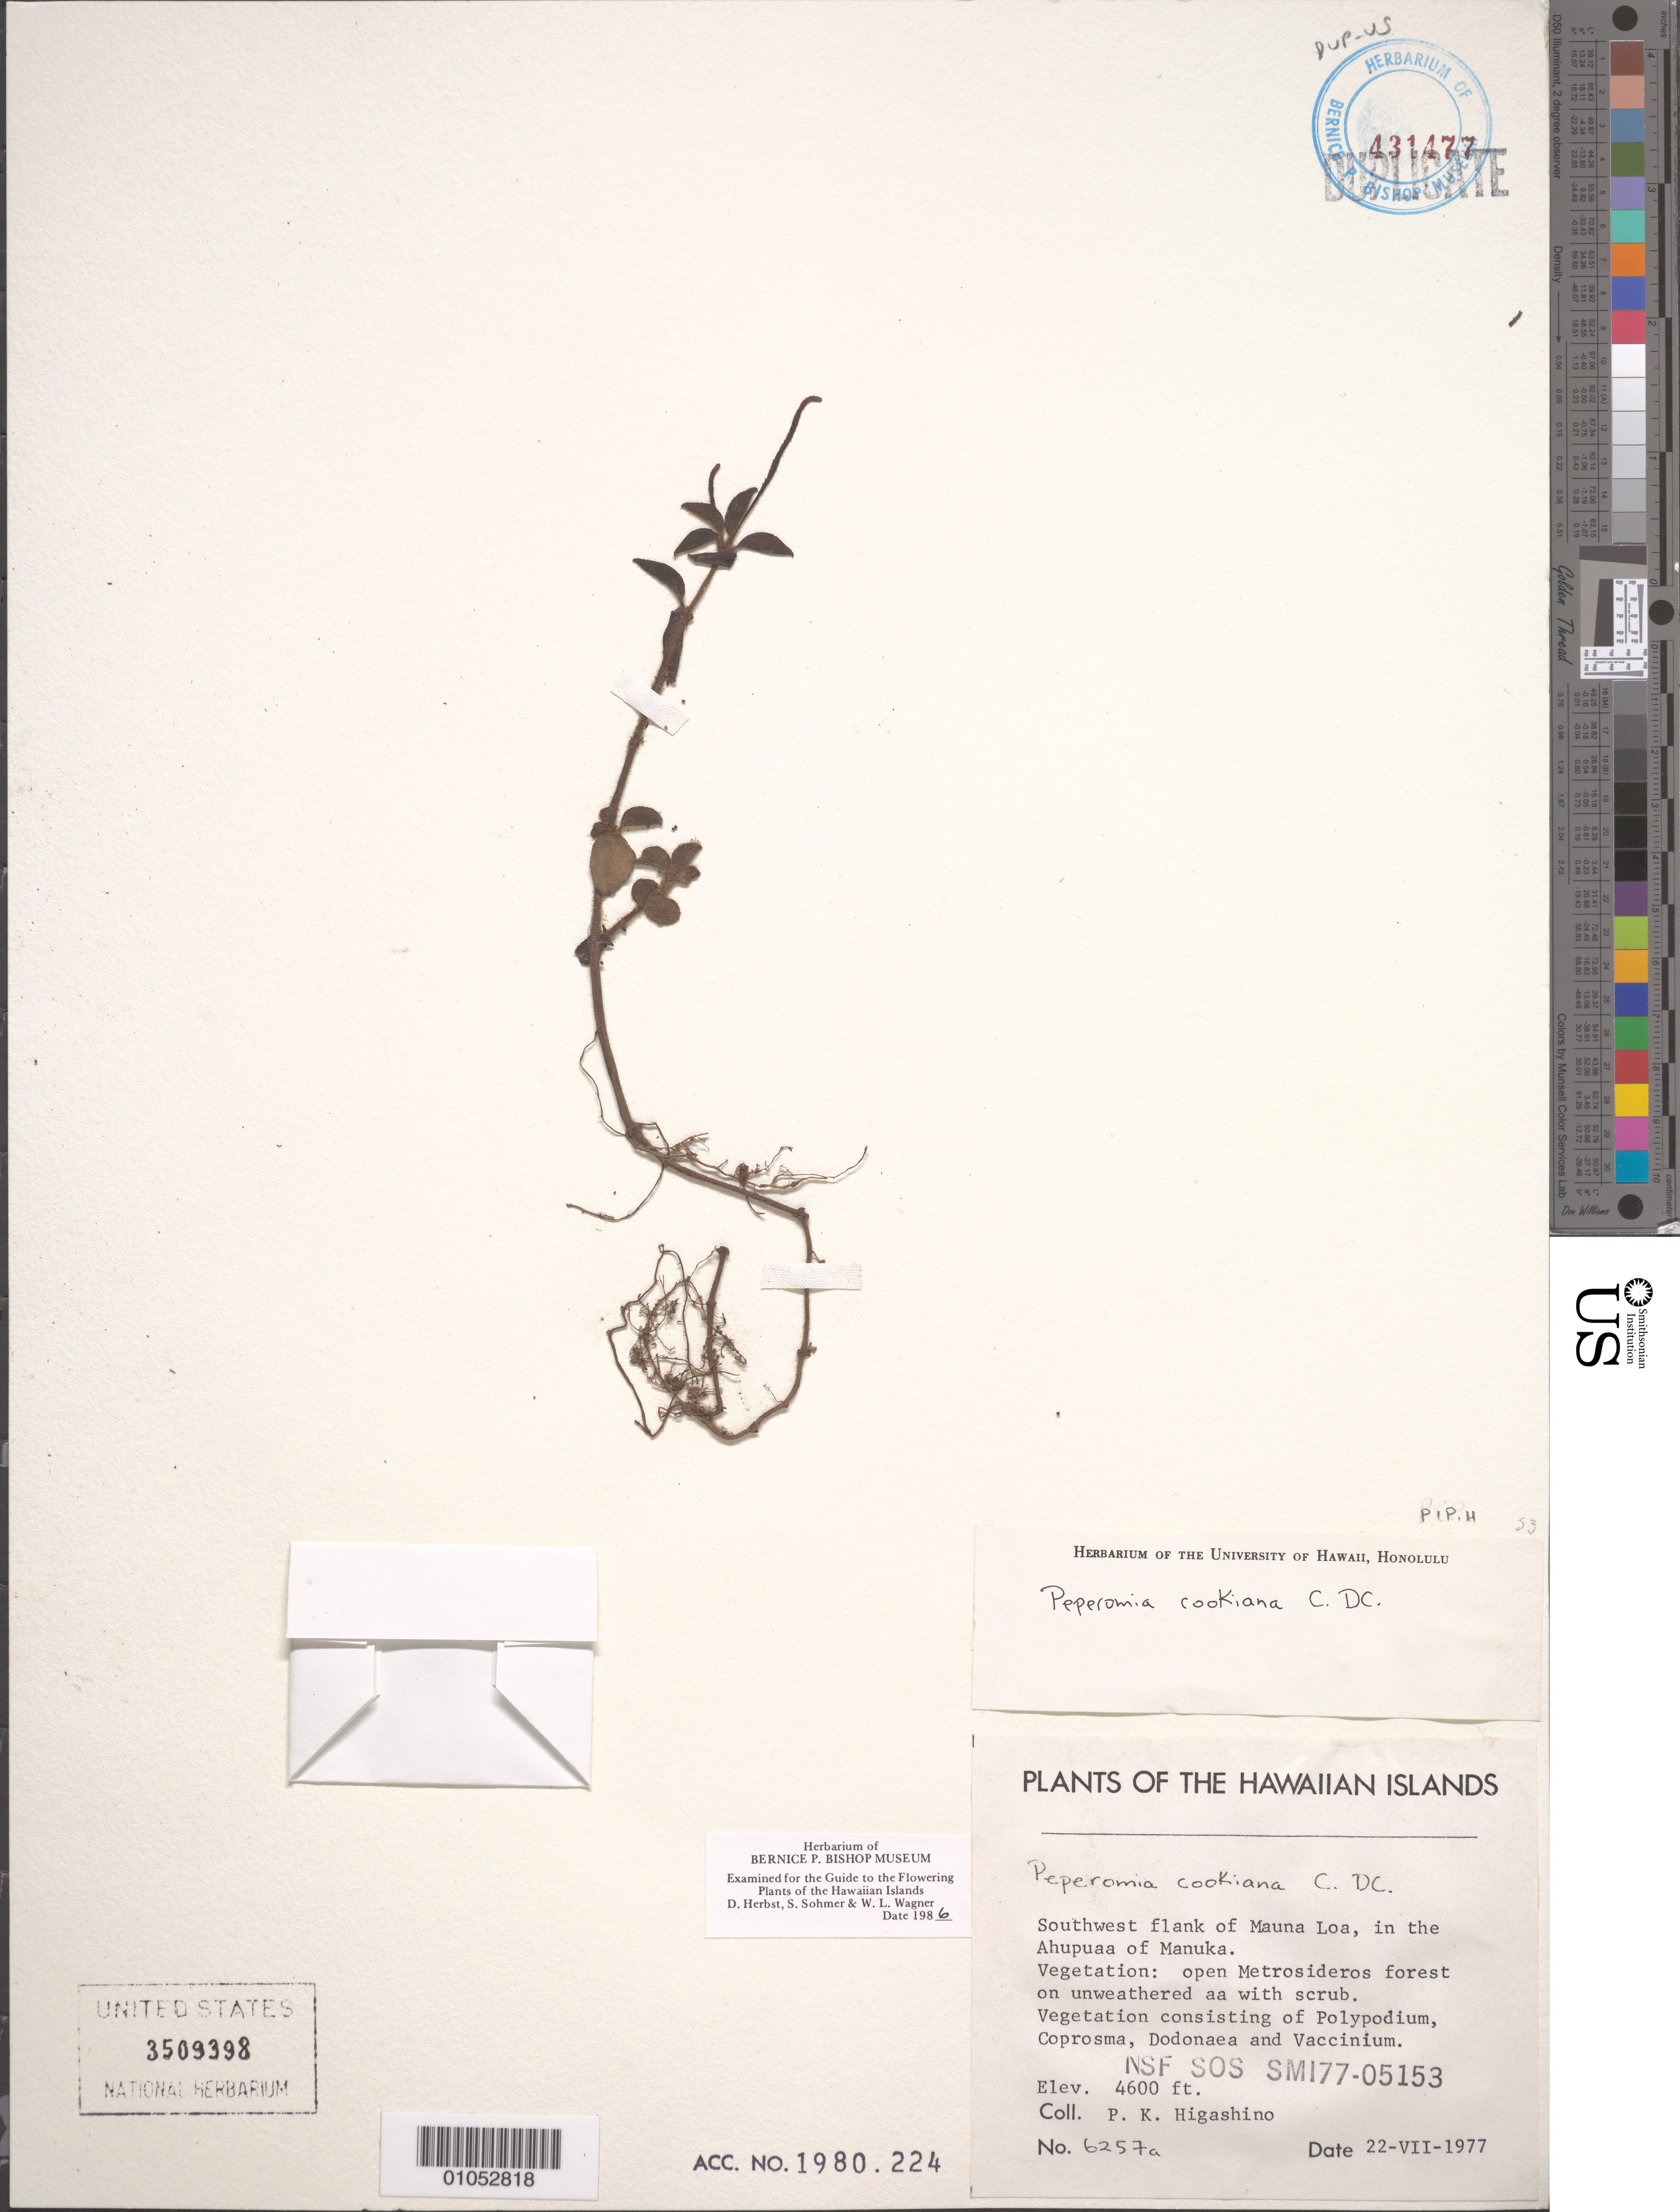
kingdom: Plantae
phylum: Tracheophyta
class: Magnoliopsida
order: Piperales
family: Piperaceae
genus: Peperomia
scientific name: Peperomia cookiana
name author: C. DC.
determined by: Herbst, D. R.; Sohmer, S. H.; Wagner, W. L.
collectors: P. Higashino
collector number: a6257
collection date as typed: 22 Jul 1977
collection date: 1977-07-22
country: United States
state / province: Hawaii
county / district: Hawaii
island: Hawaii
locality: Mauna Loa, in the Ahupuaa of Manuka.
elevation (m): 1403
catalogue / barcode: US 3509398